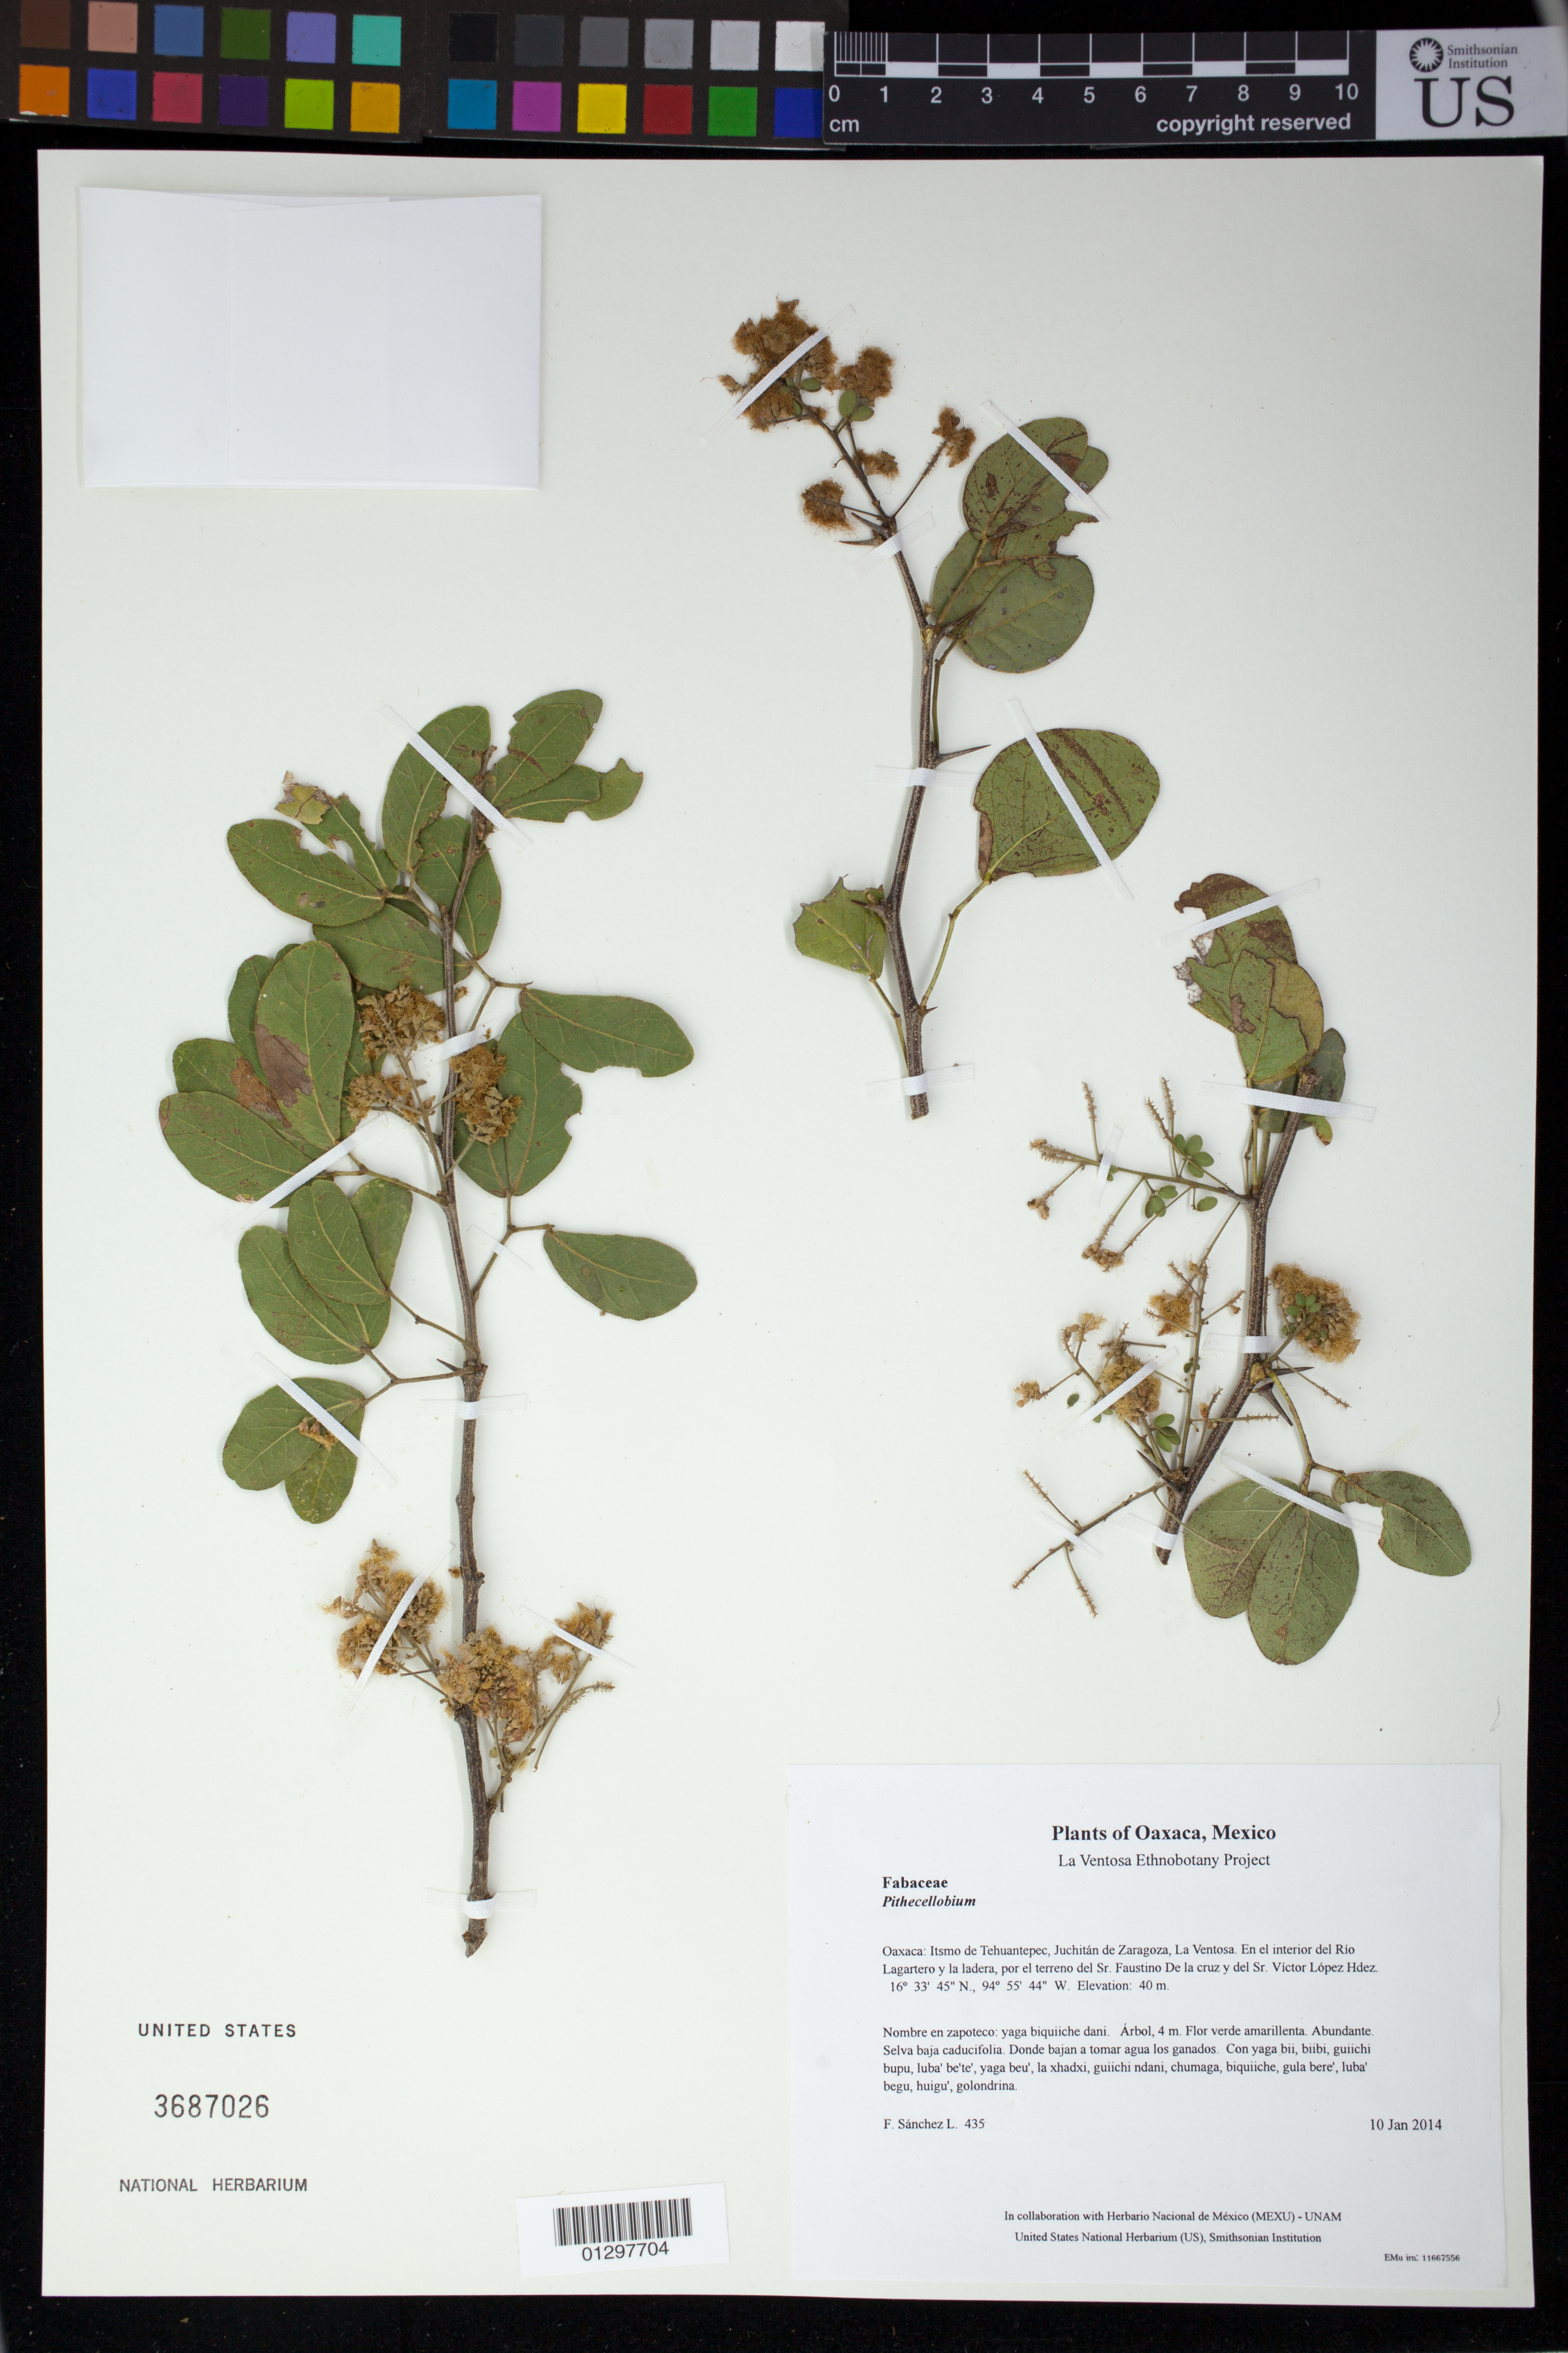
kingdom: Plantae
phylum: Tracheophyta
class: Magnoliopsida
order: Fabales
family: Fabaceae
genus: Pithecellobium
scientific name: Pithecellobium seleri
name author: Harms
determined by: Rico, L.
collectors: F. Sánchez L.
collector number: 435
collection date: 2014-01-10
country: Mexico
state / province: Oaxaca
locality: Itsmo de Tehuantepec, Juchitán de Zaragoza, La Ventosa. En el interior del Río Lagartero y la ladera, por el terreno del Sr. Faustino De la cruz y del Sr. Víctor López Hdez.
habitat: Selva baja caducifolia. Donde bajan a tomar agua los ganados.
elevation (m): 40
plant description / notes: JEBOT, MEXU, SERO, US; Yaga. 4 m. Guie' naga' naguchi ga. Stale.; huamuchil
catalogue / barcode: US 3687026